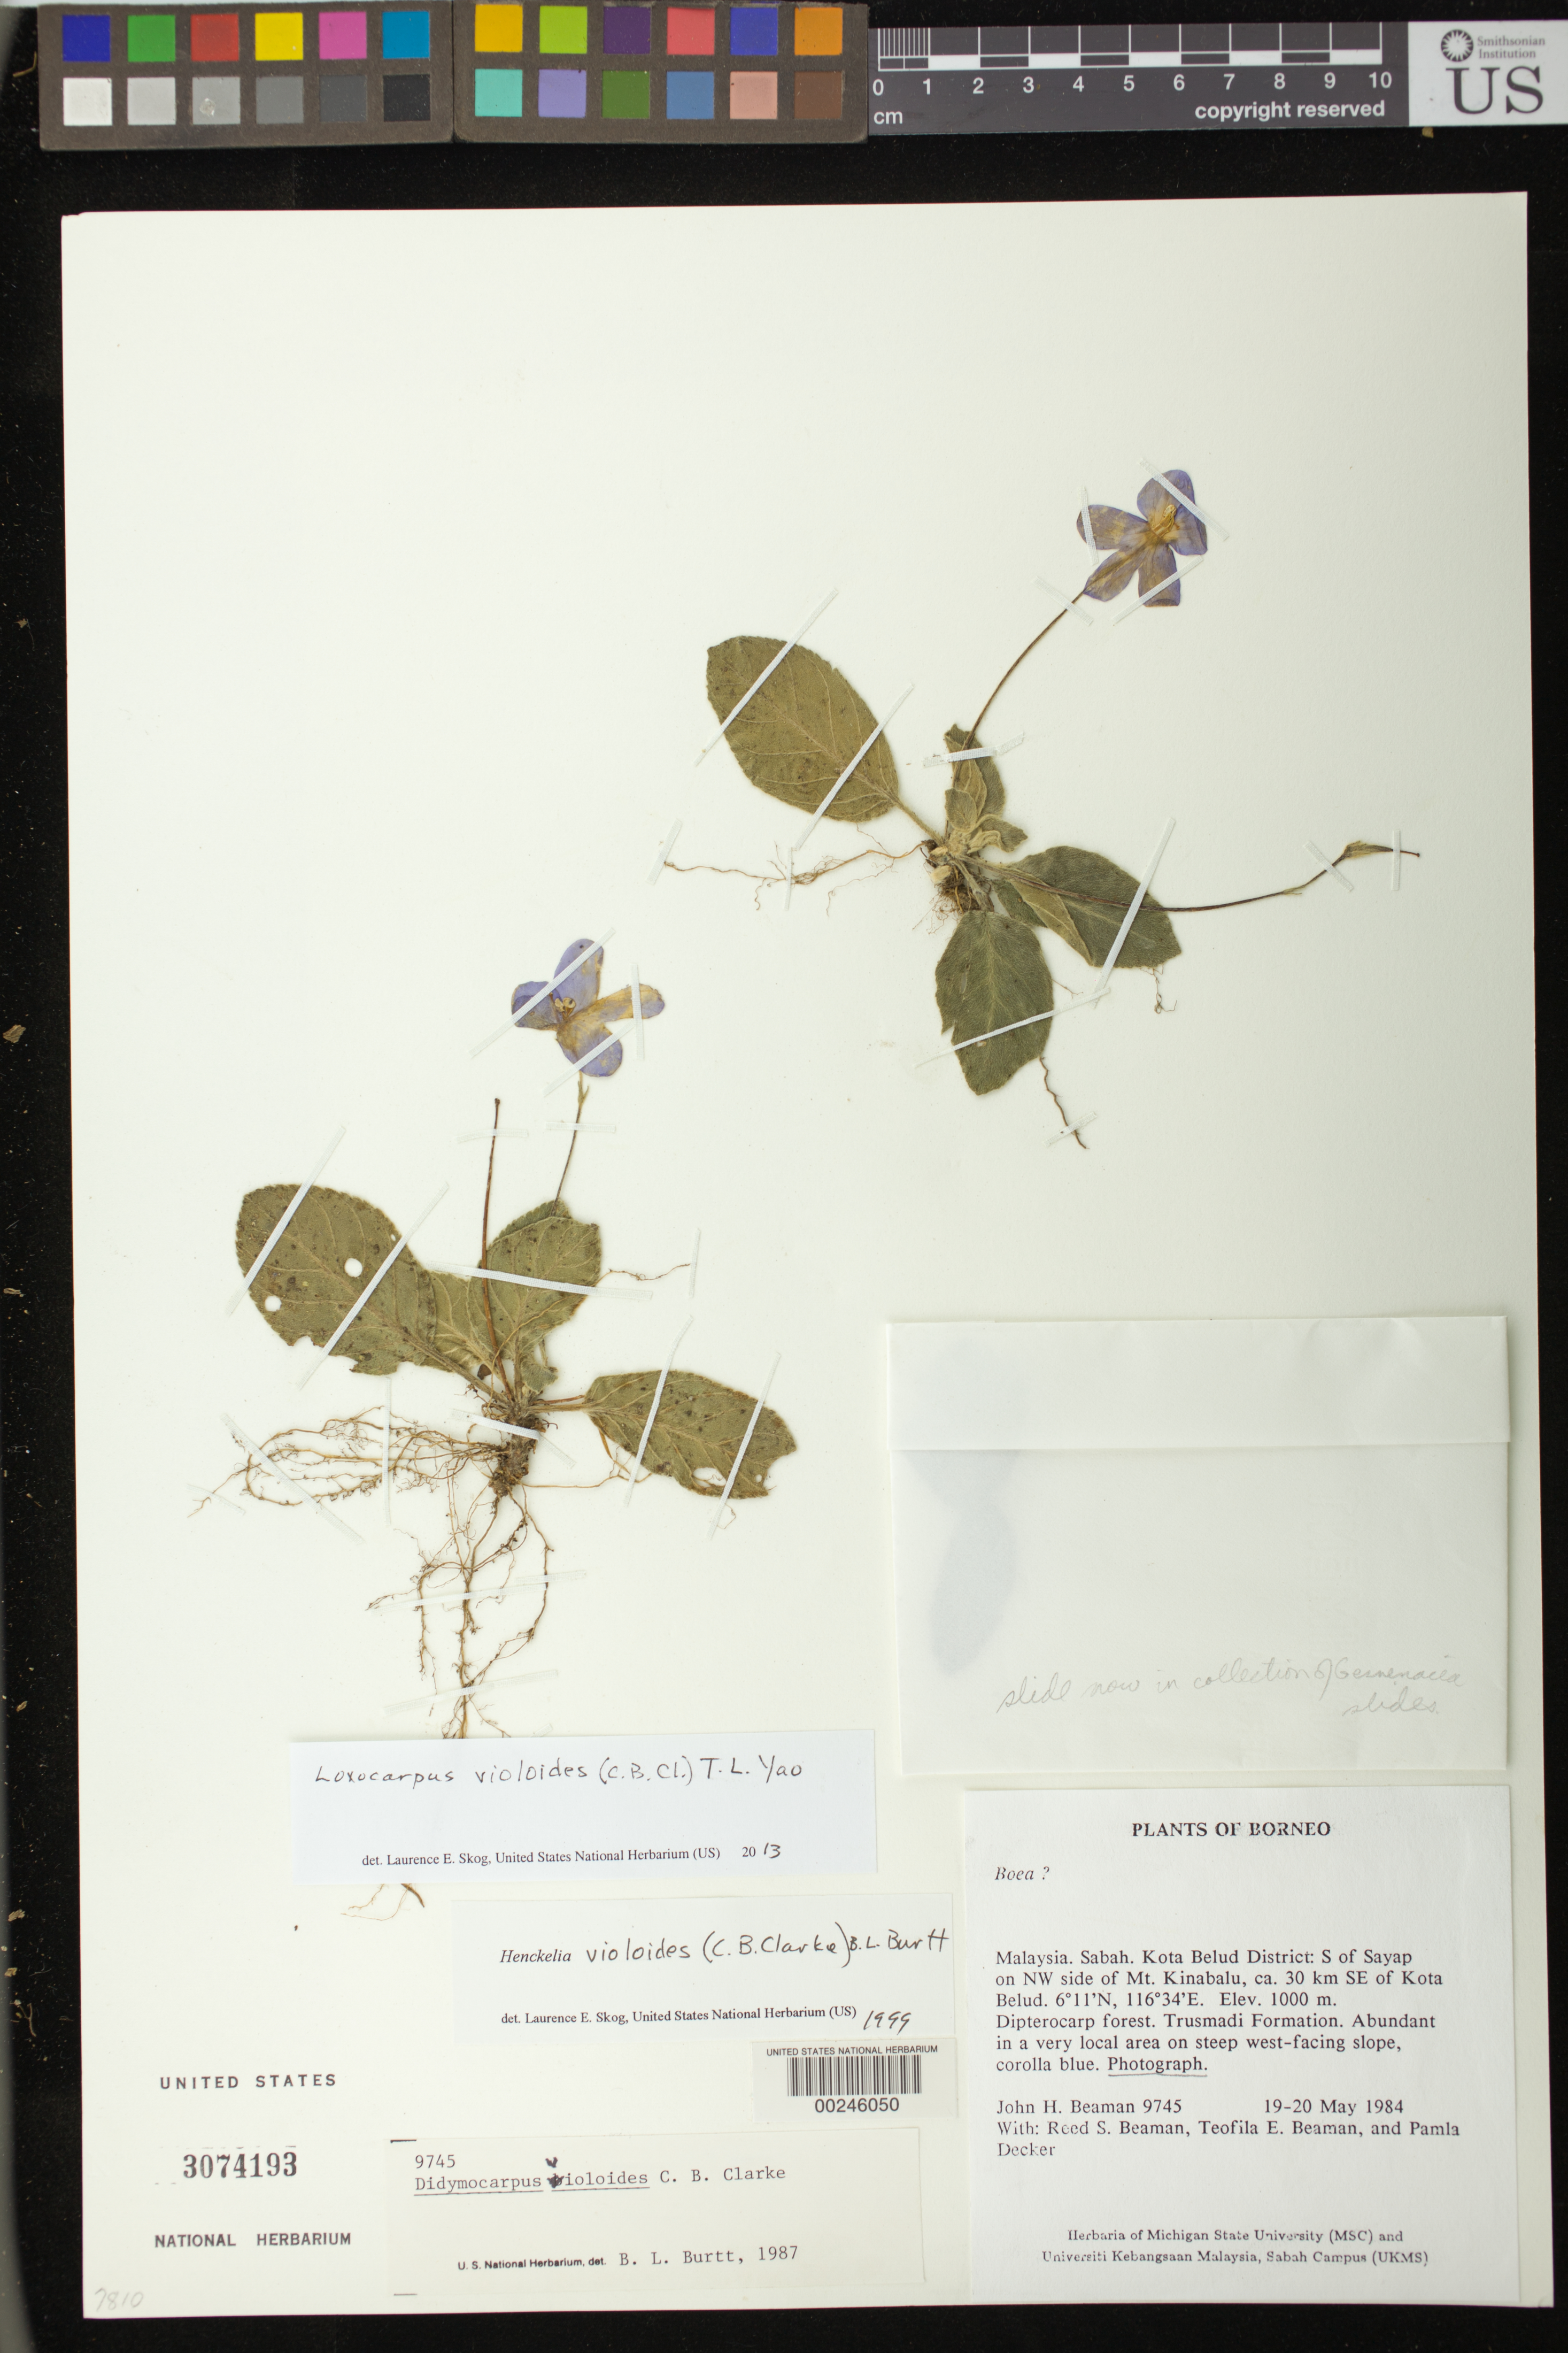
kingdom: Plantae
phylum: Tracheophyta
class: Magnoliopsida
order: Lamiales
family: Gesneriaceae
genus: Loxocarpus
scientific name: Loxocarpus violoides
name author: (C.B. Clarke) T.L. Yao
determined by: Skog, Laurence E.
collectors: J. H. Beaman, R. S. Beaman, T. E. Beaman & P. Decker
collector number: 9745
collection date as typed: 19-20 May 1984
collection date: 1984-05-19/1984-05-20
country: Malaysia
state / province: Sabah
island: Borneo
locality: Kota belud dist, s of sayap on nw side of mt kinabalu, ca 30 km se of kota belud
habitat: Dipterocarp forest, trusmadi formation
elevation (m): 1000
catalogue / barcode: US 3074193